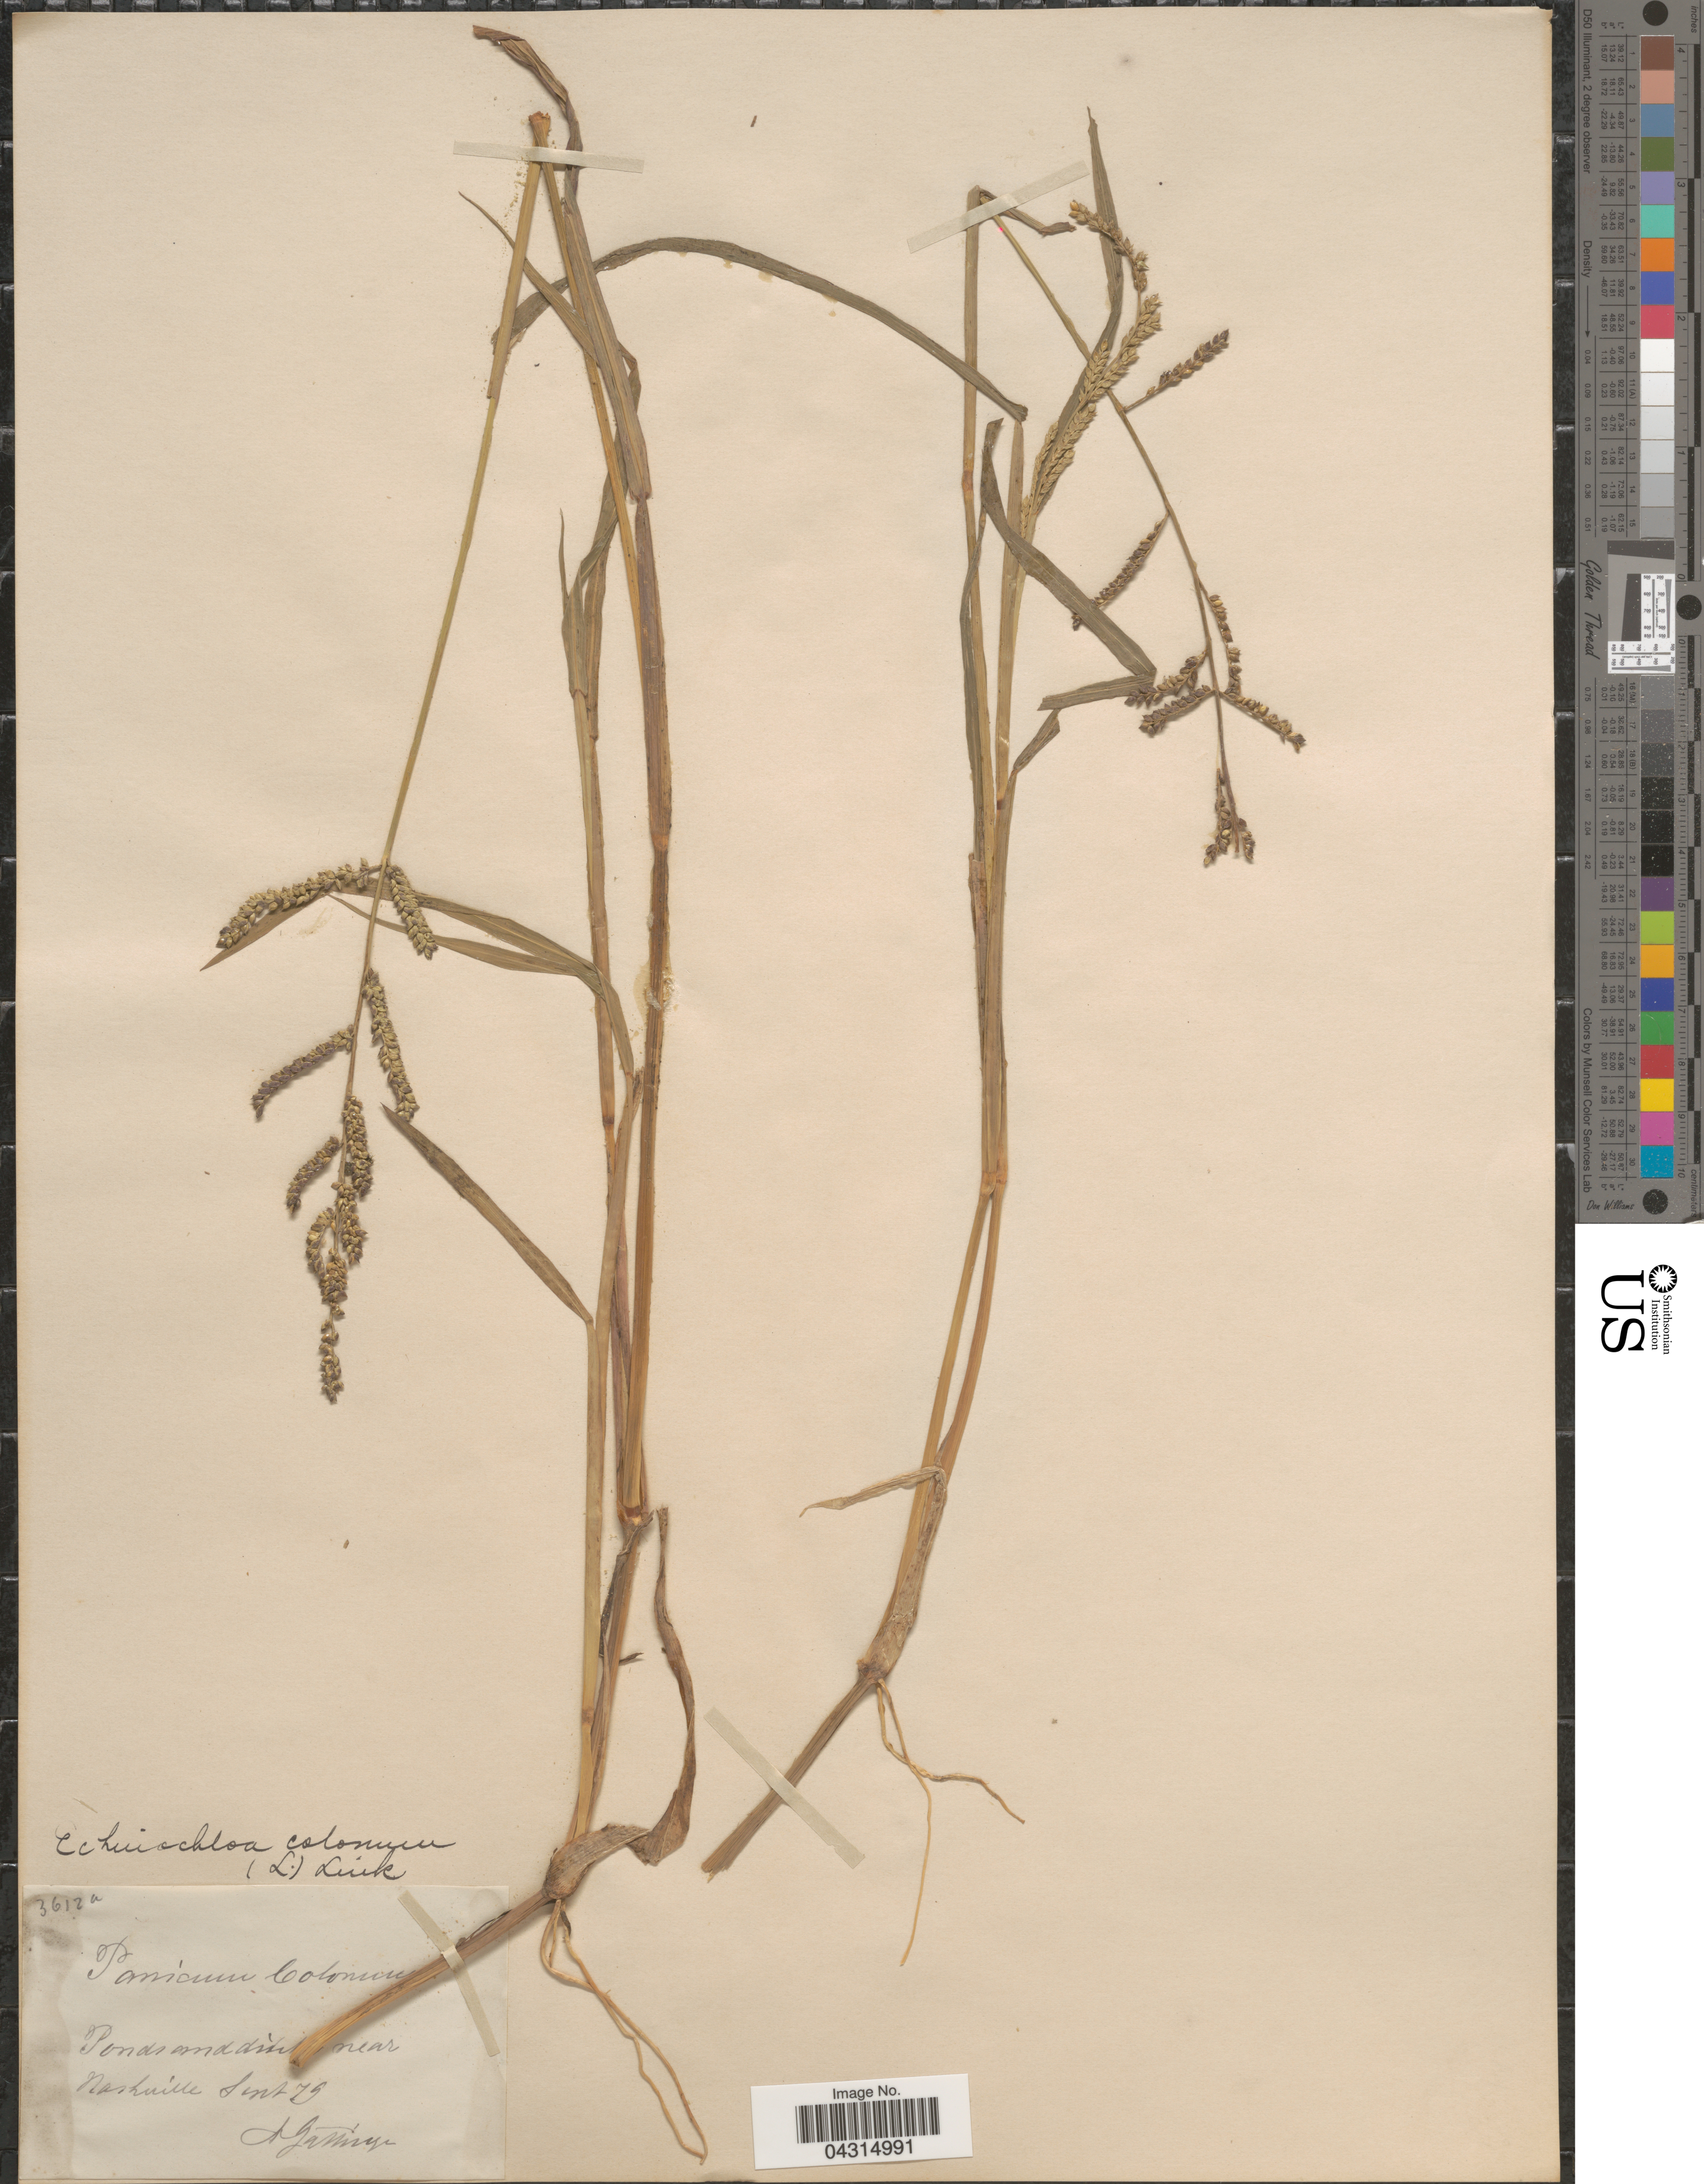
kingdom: Plantae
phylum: Tracheophyta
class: Liliopsida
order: Poales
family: Poaceae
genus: Echinochloa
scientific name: Echinochloa colona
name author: (L.) Link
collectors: A. Gattinger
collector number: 3612a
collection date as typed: Transcribed d/m/y: /9/79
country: United States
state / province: Tennessee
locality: Ponds and ditches near Nashville.